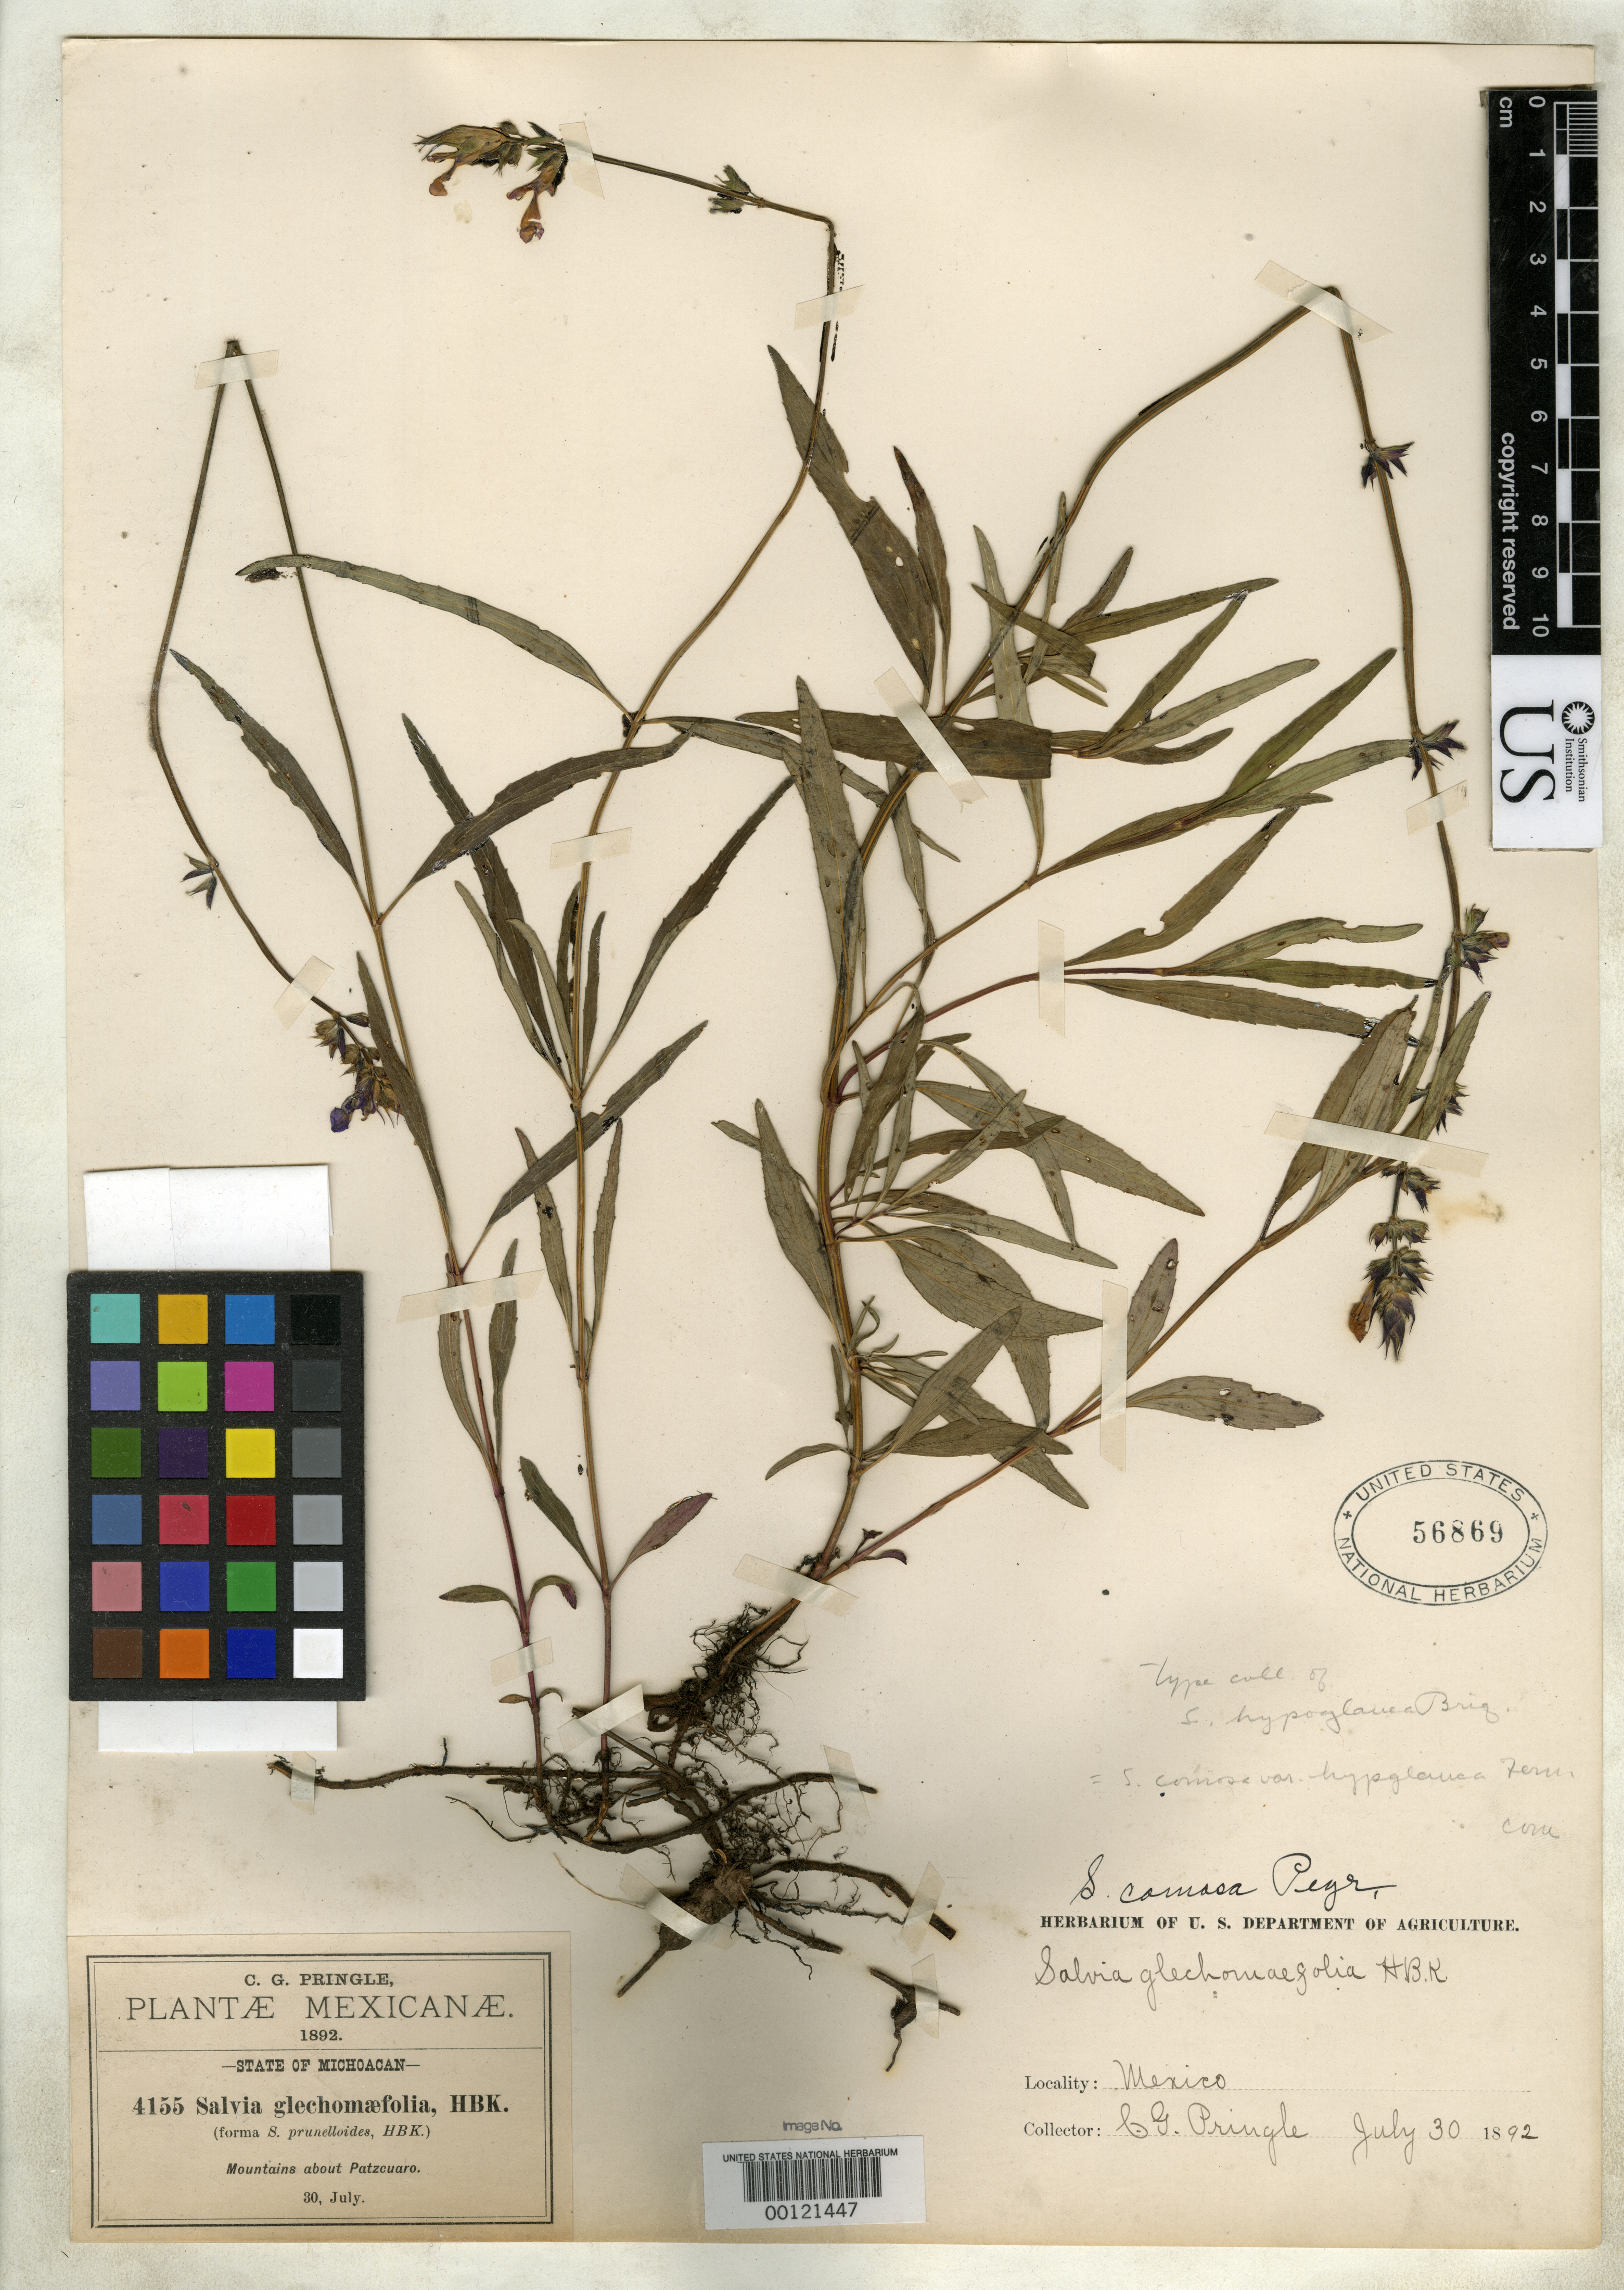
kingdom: Plantae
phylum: Tracheophyta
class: Magnoliopsida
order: Lamiales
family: Lamiaceae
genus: Salvia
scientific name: Salvia hypoglauca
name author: Briq.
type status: Isotype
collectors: C. G. Pringle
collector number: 4155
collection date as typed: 30 Jul 1892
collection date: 1892-07-30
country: Mexico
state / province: Michoacán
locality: Mountains about Patzcuaro.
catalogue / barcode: US 56869